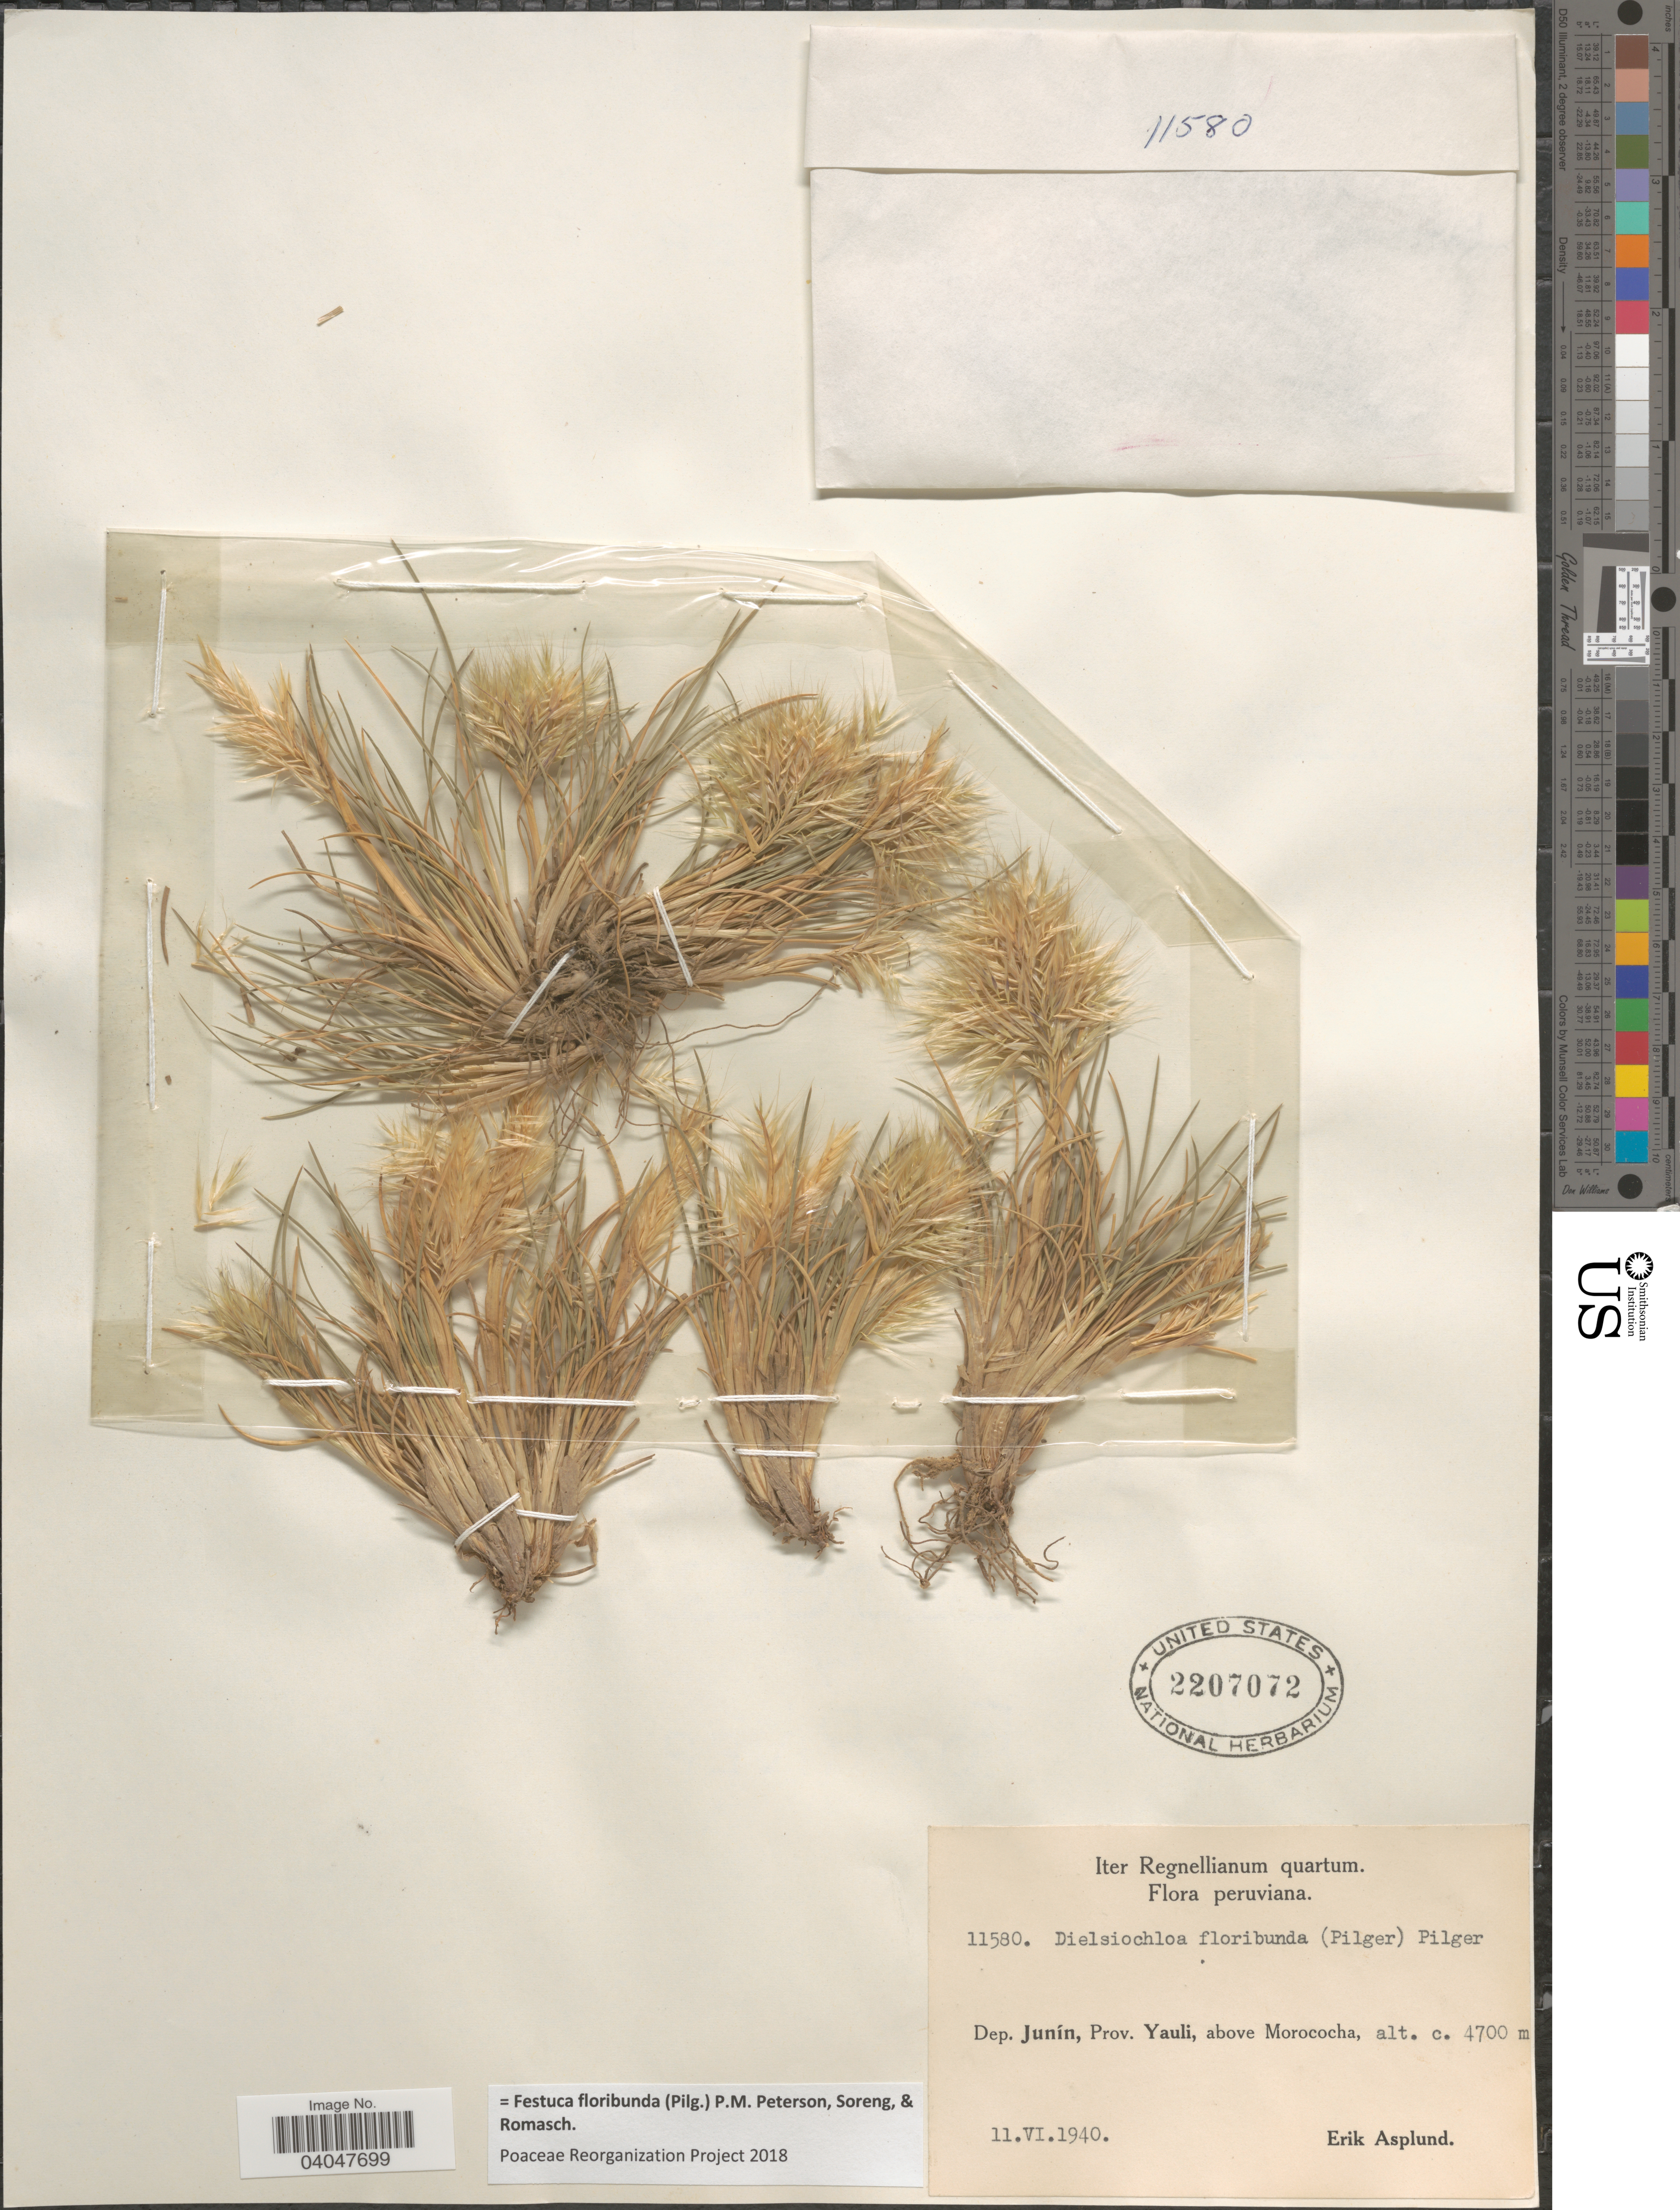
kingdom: Plantae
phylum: Tracheophyta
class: Liliopsida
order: Poales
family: Poaceae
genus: Festuca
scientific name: Festuca floribunda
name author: (Pilg.) P.M. Peterson et al.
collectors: E. Asplund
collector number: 11580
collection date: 1940-06-11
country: Peru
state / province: Junín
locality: Peruviana. Dep. Junín, Prov. Yauli, above Morococha.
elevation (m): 4700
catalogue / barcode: US 2207072